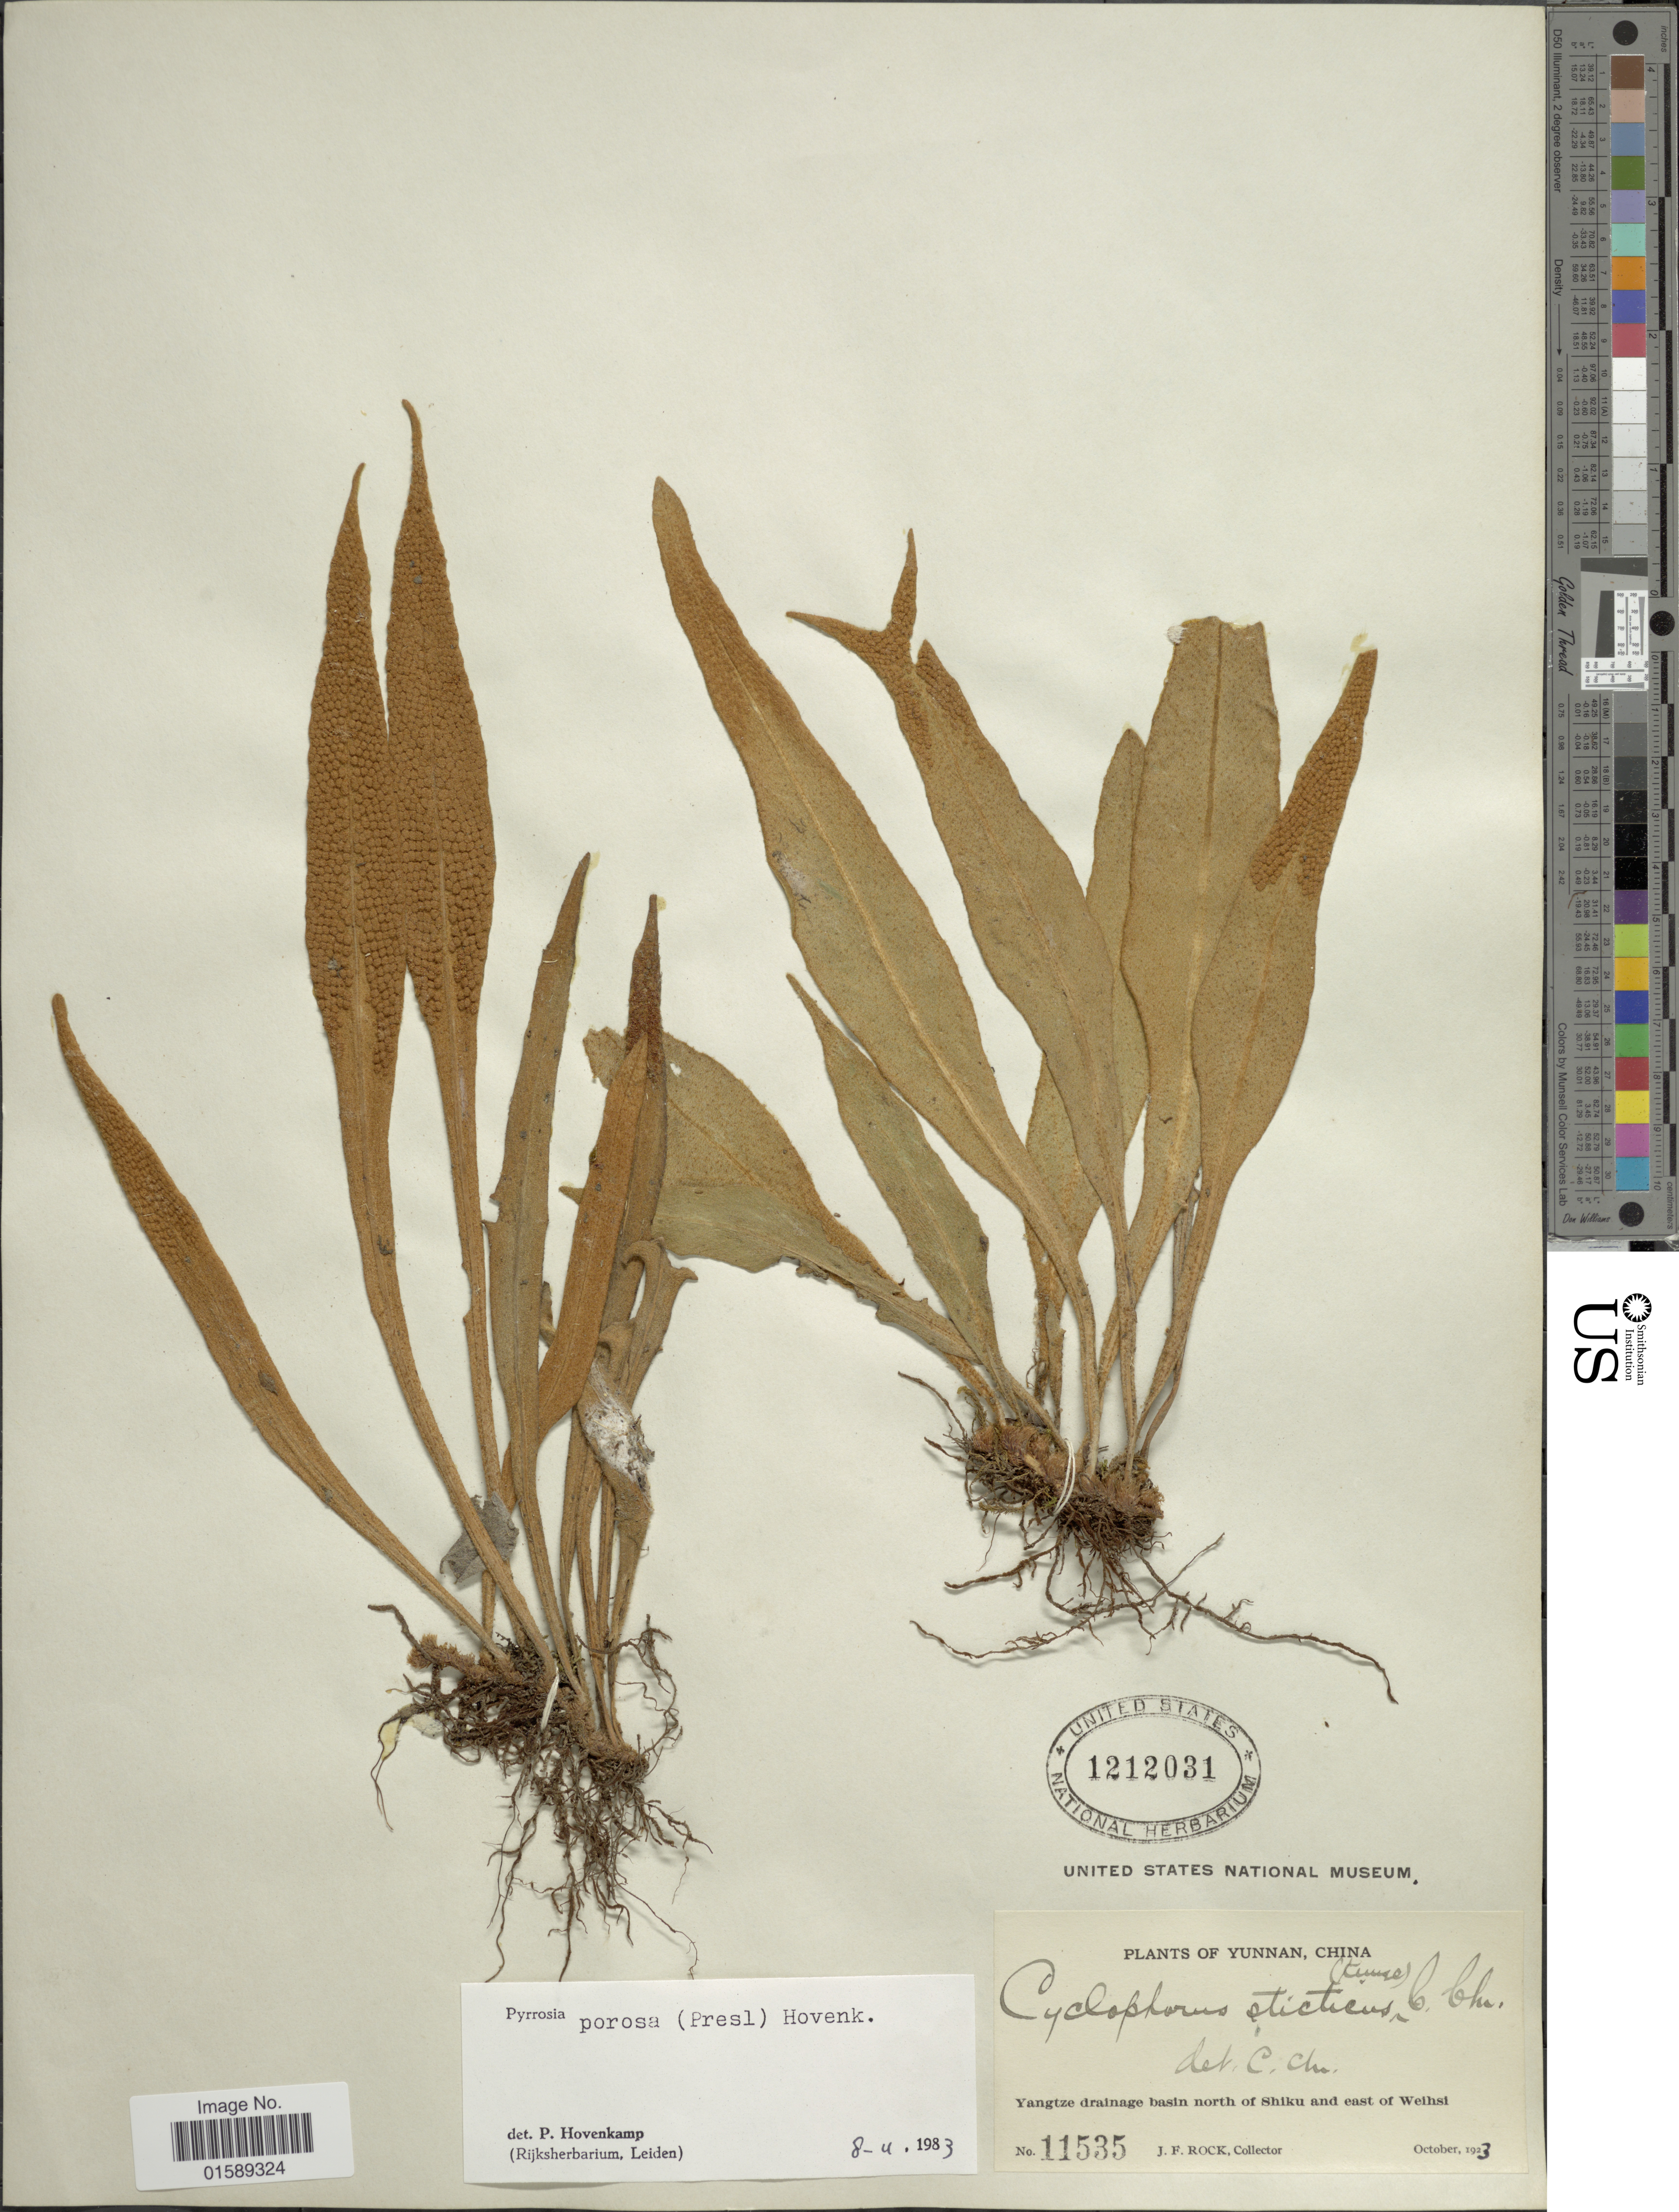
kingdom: Plantae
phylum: Tracheophyta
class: Polypodiopsida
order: Polypodiales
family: Polypodiaceae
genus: Pyrrosia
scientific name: Pyrrosia porosa var. porosa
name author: (C. Presl) Hovenkamp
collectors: J. Rock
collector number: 11535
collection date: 1923-10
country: China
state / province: Yunnan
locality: Yunnan, China. Yangtze draiange basin north of Shiku and east of Welhsi.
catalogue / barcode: US 1212031